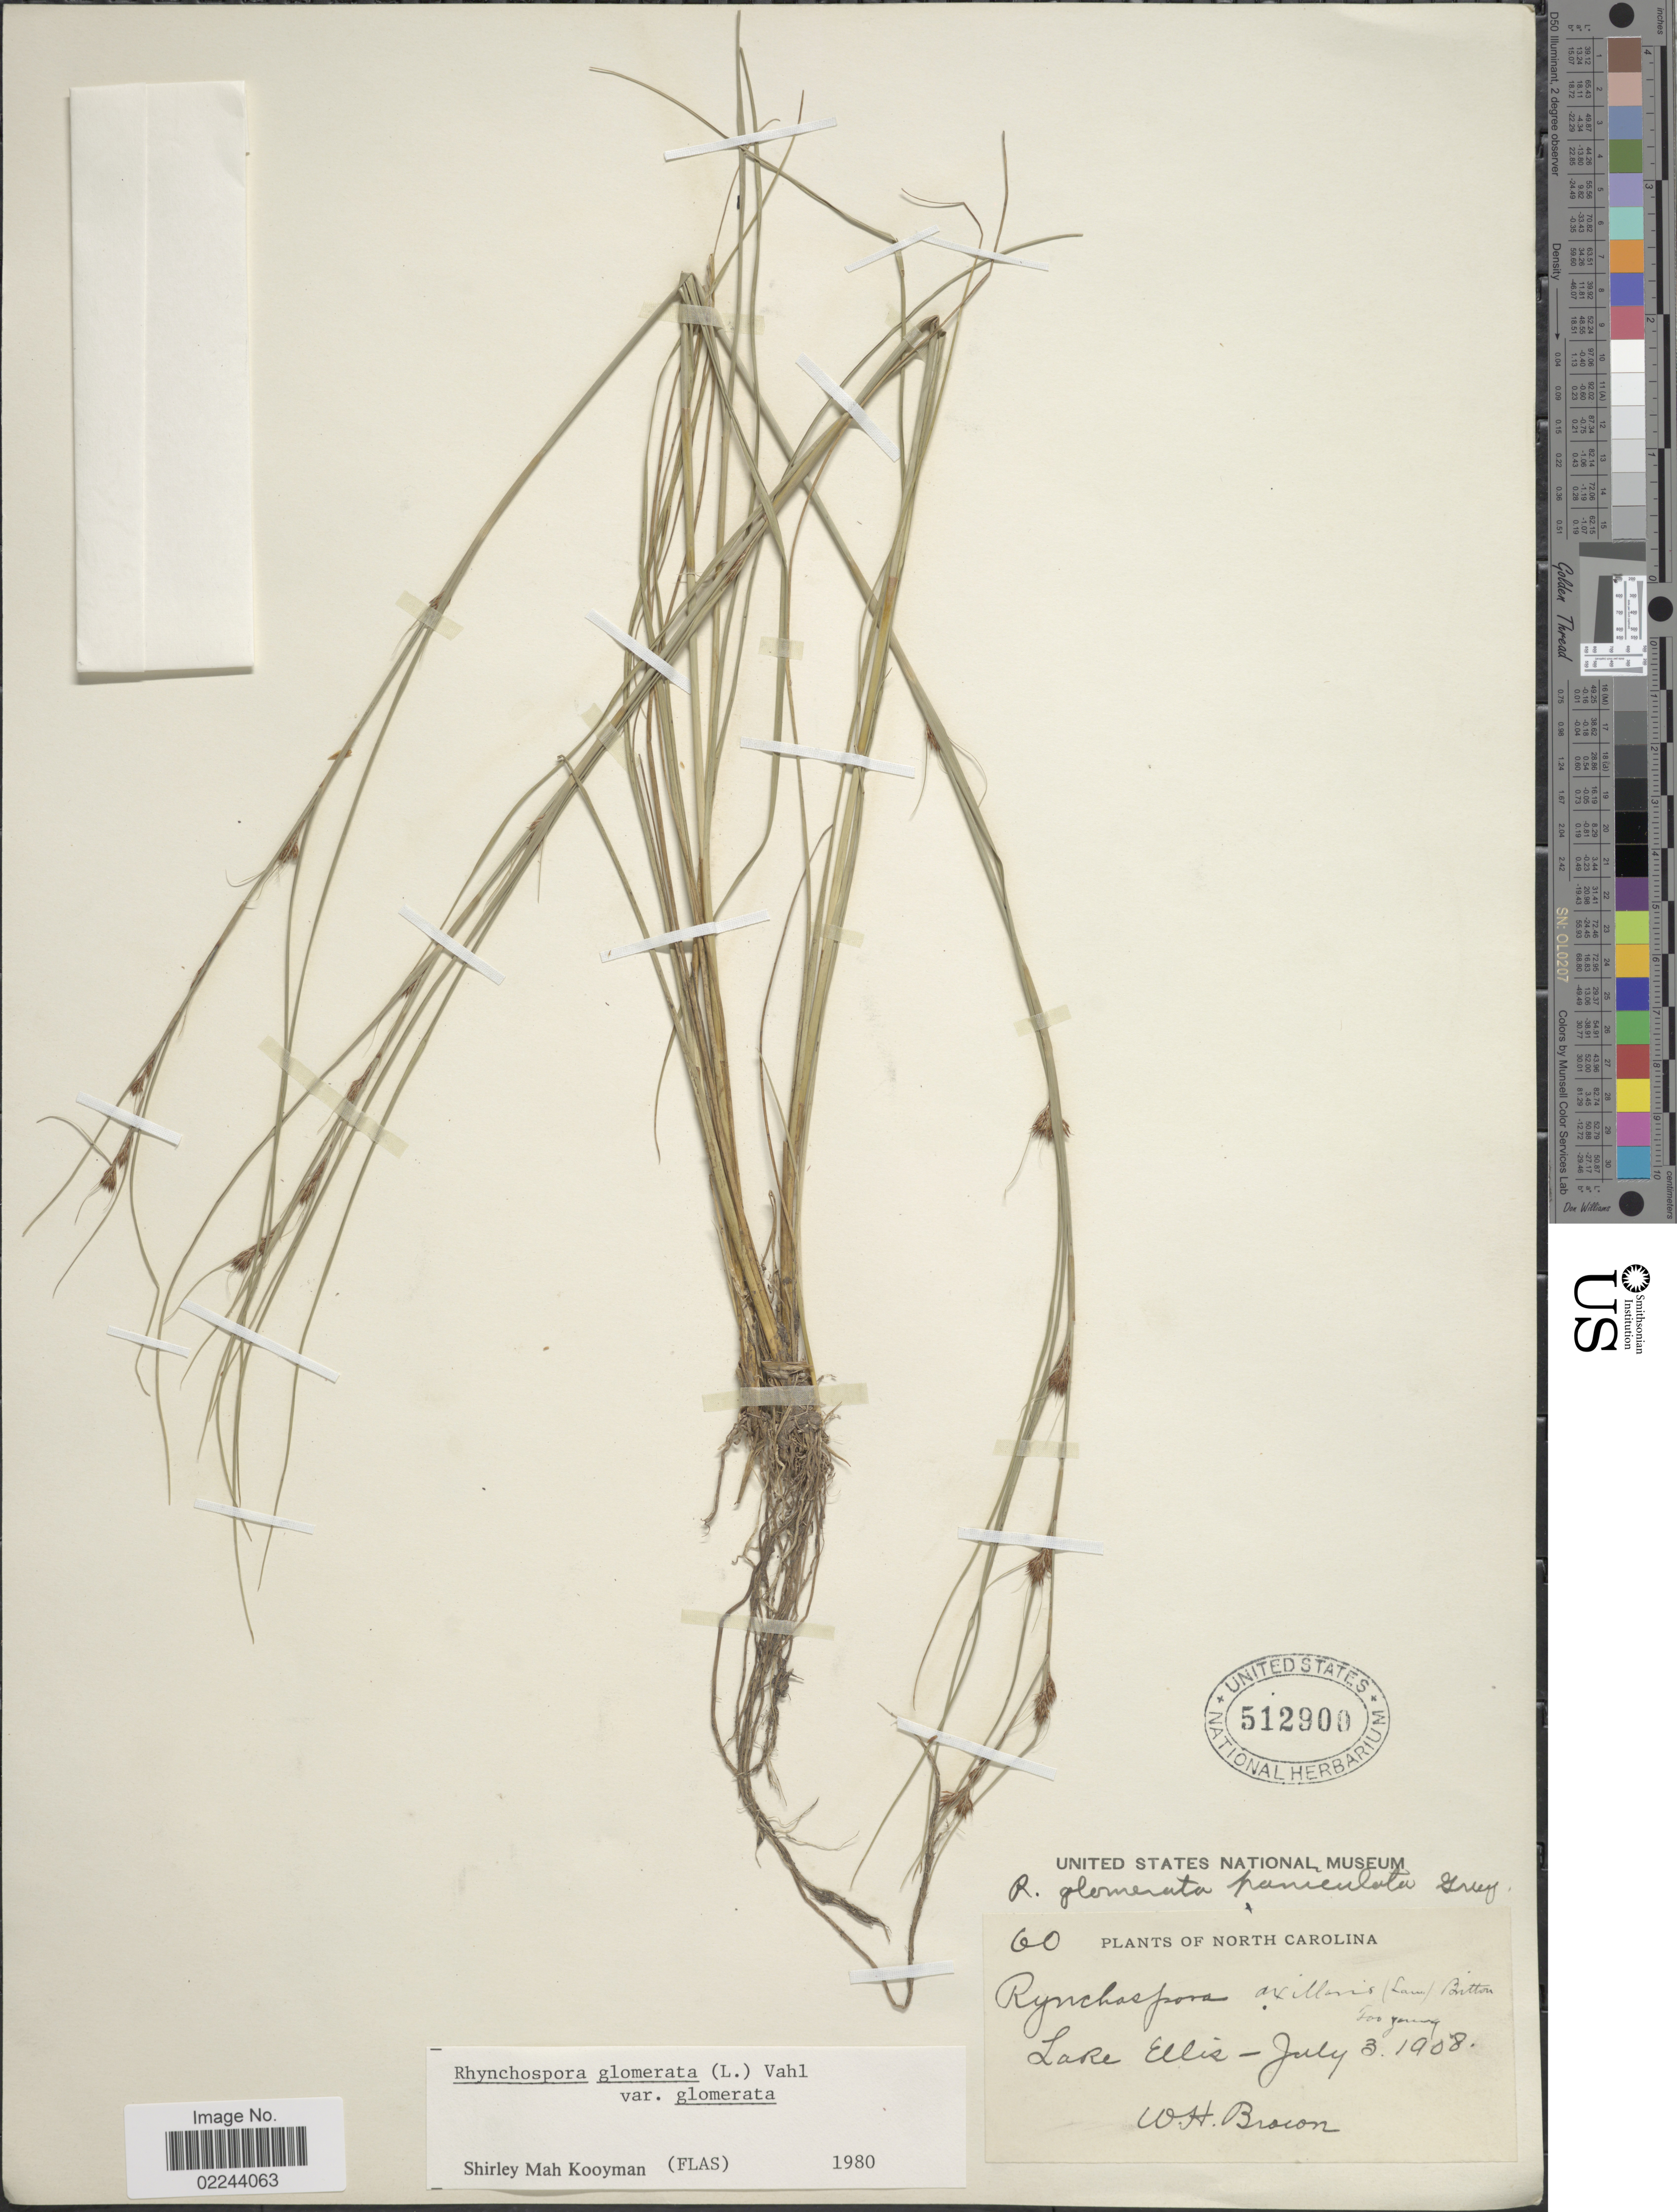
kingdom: Plantae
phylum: Tracheophyta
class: Liliopsida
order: Poales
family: Cyperaceae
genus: Rhynchospora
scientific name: Rhynchospora glomerata var. glomerata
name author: (L.) Vahl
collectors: W. H. Brown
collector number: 60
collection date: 1908-07-03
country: United States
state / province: North Carolina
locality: Lake Ellis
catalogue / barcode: US 512900